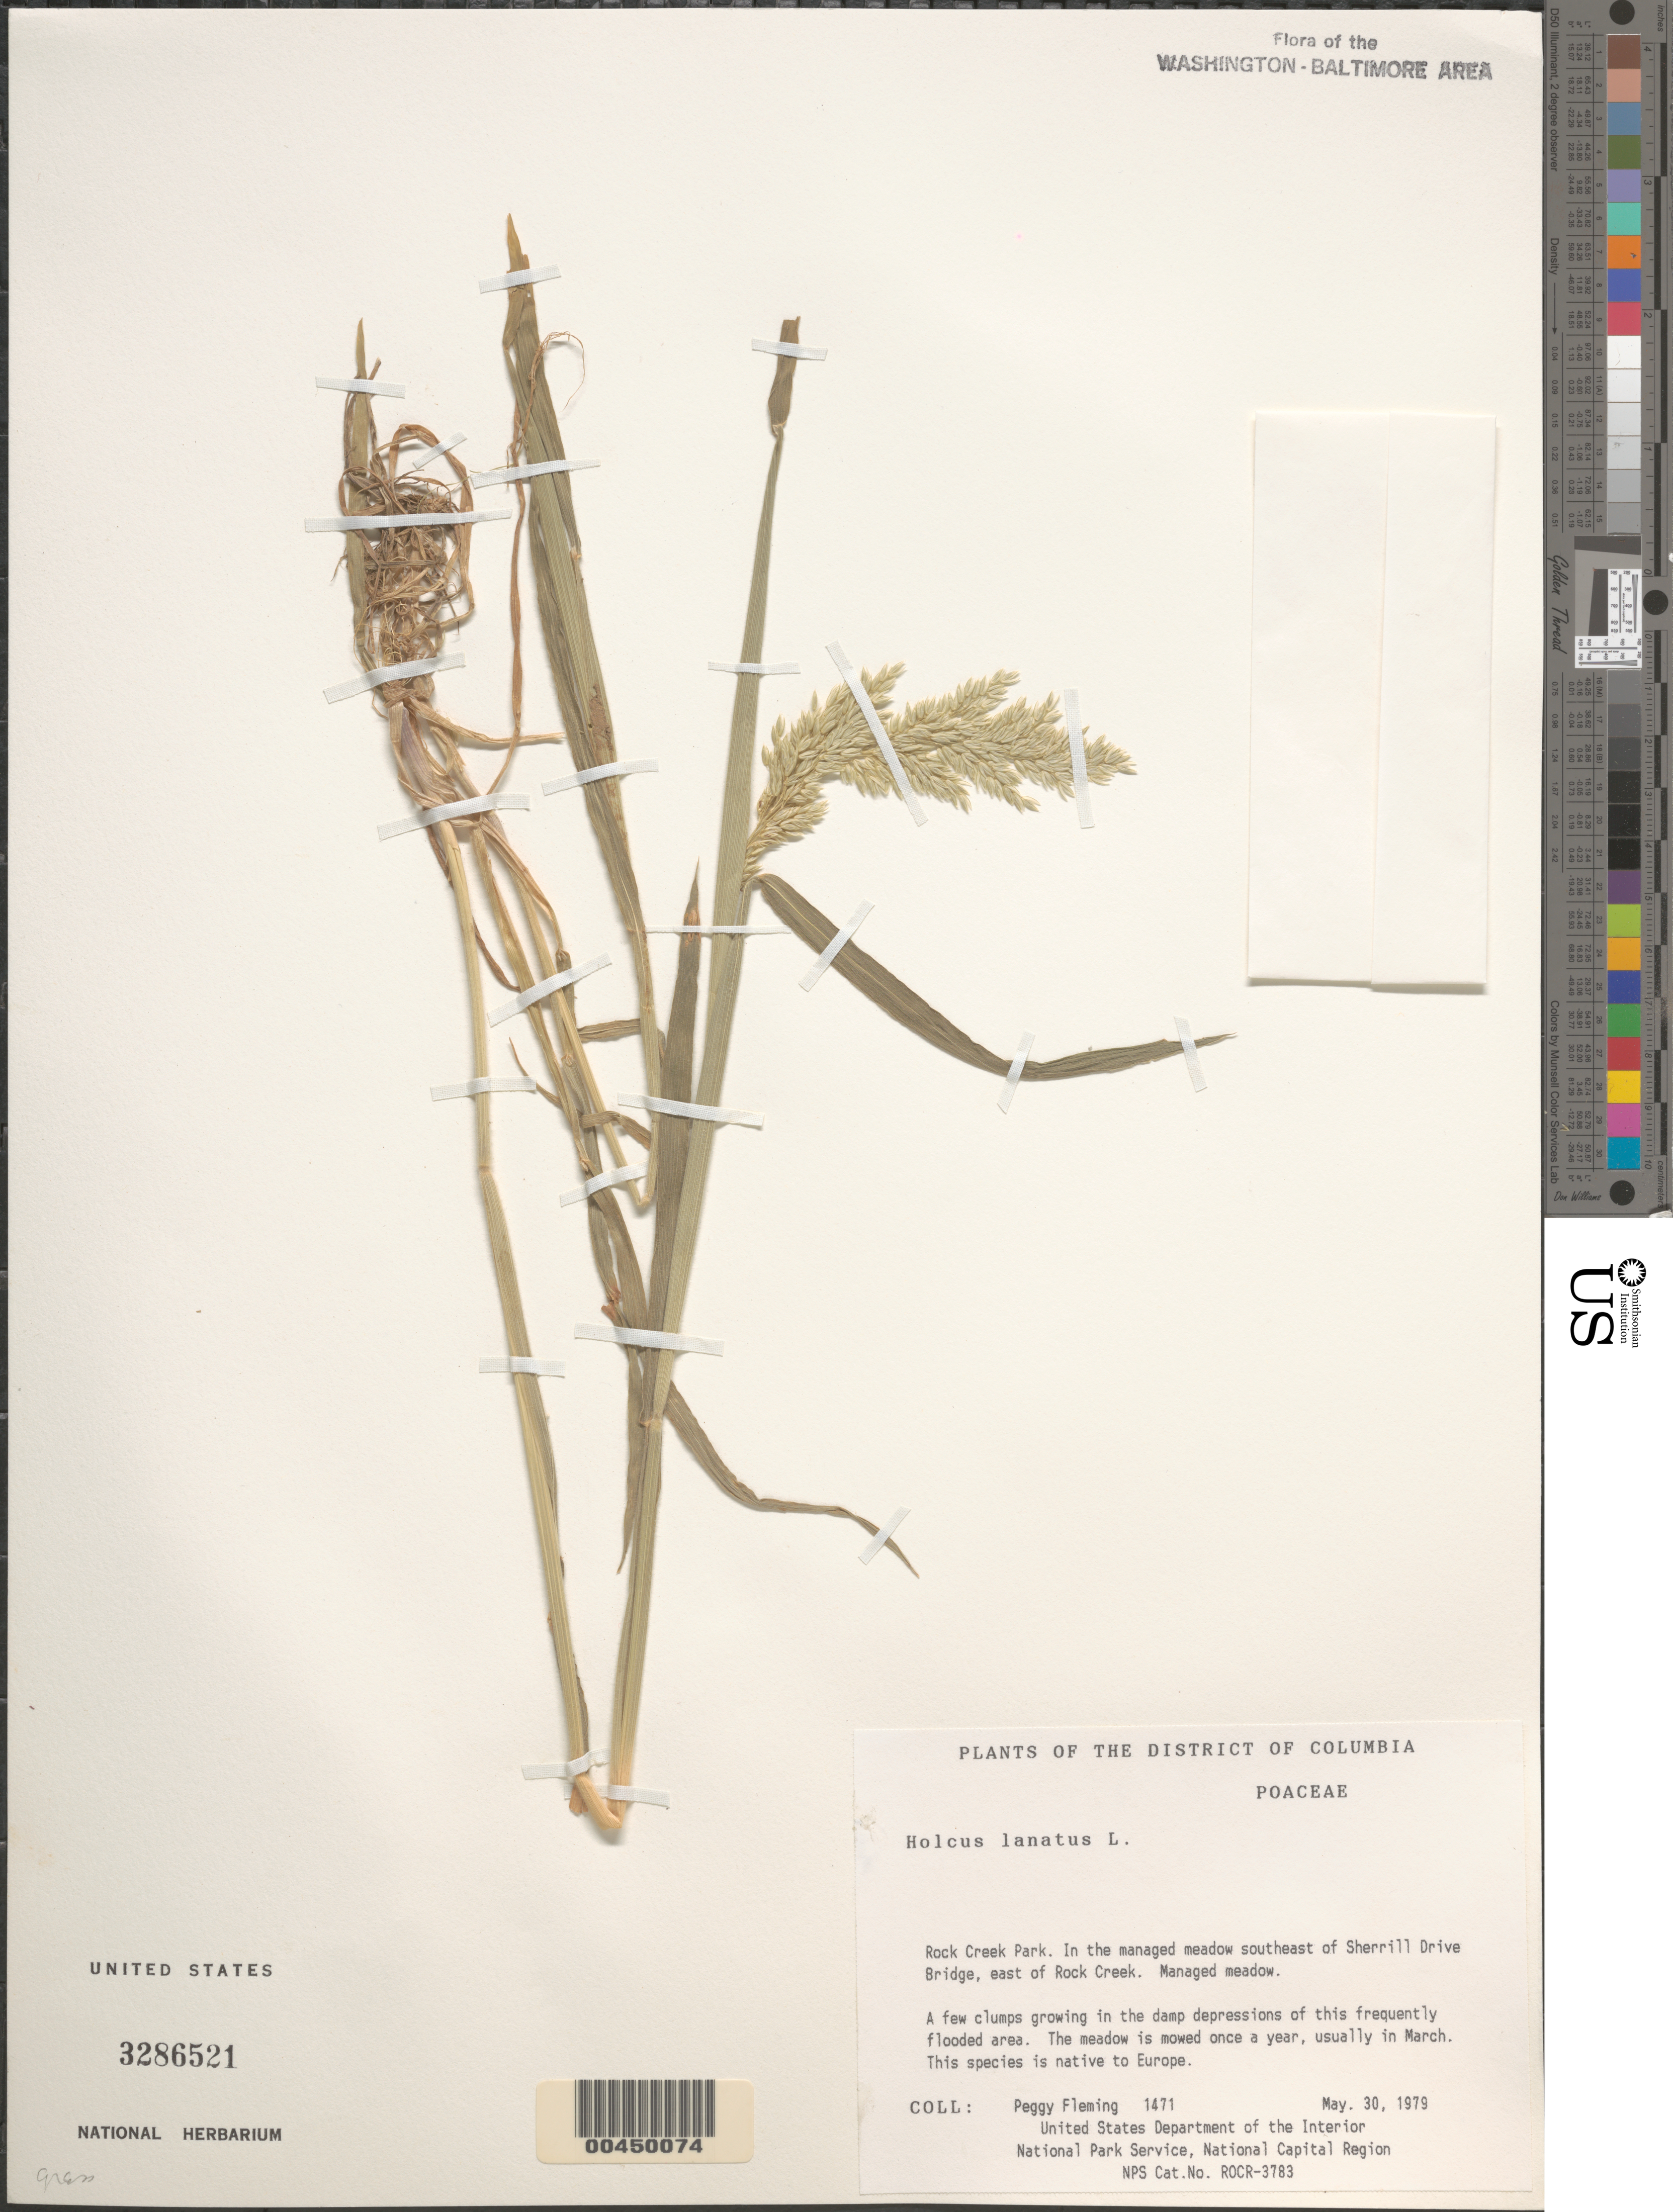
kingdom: Plantae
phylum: Tracheophyta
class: Liliopsida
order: Poales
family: Poaceae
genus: Holcus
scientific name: Holcus lanatus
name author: L.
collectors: P. Fleming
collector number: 1471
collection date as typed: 30 May 1979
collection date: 1979-05-30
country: United States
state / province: District of Columbia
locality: Rock Creek Park, SE of Sherrill Drive Bridge, E of Rock Creek Rock Creek Park and Vicinity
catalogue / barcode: US 3286521